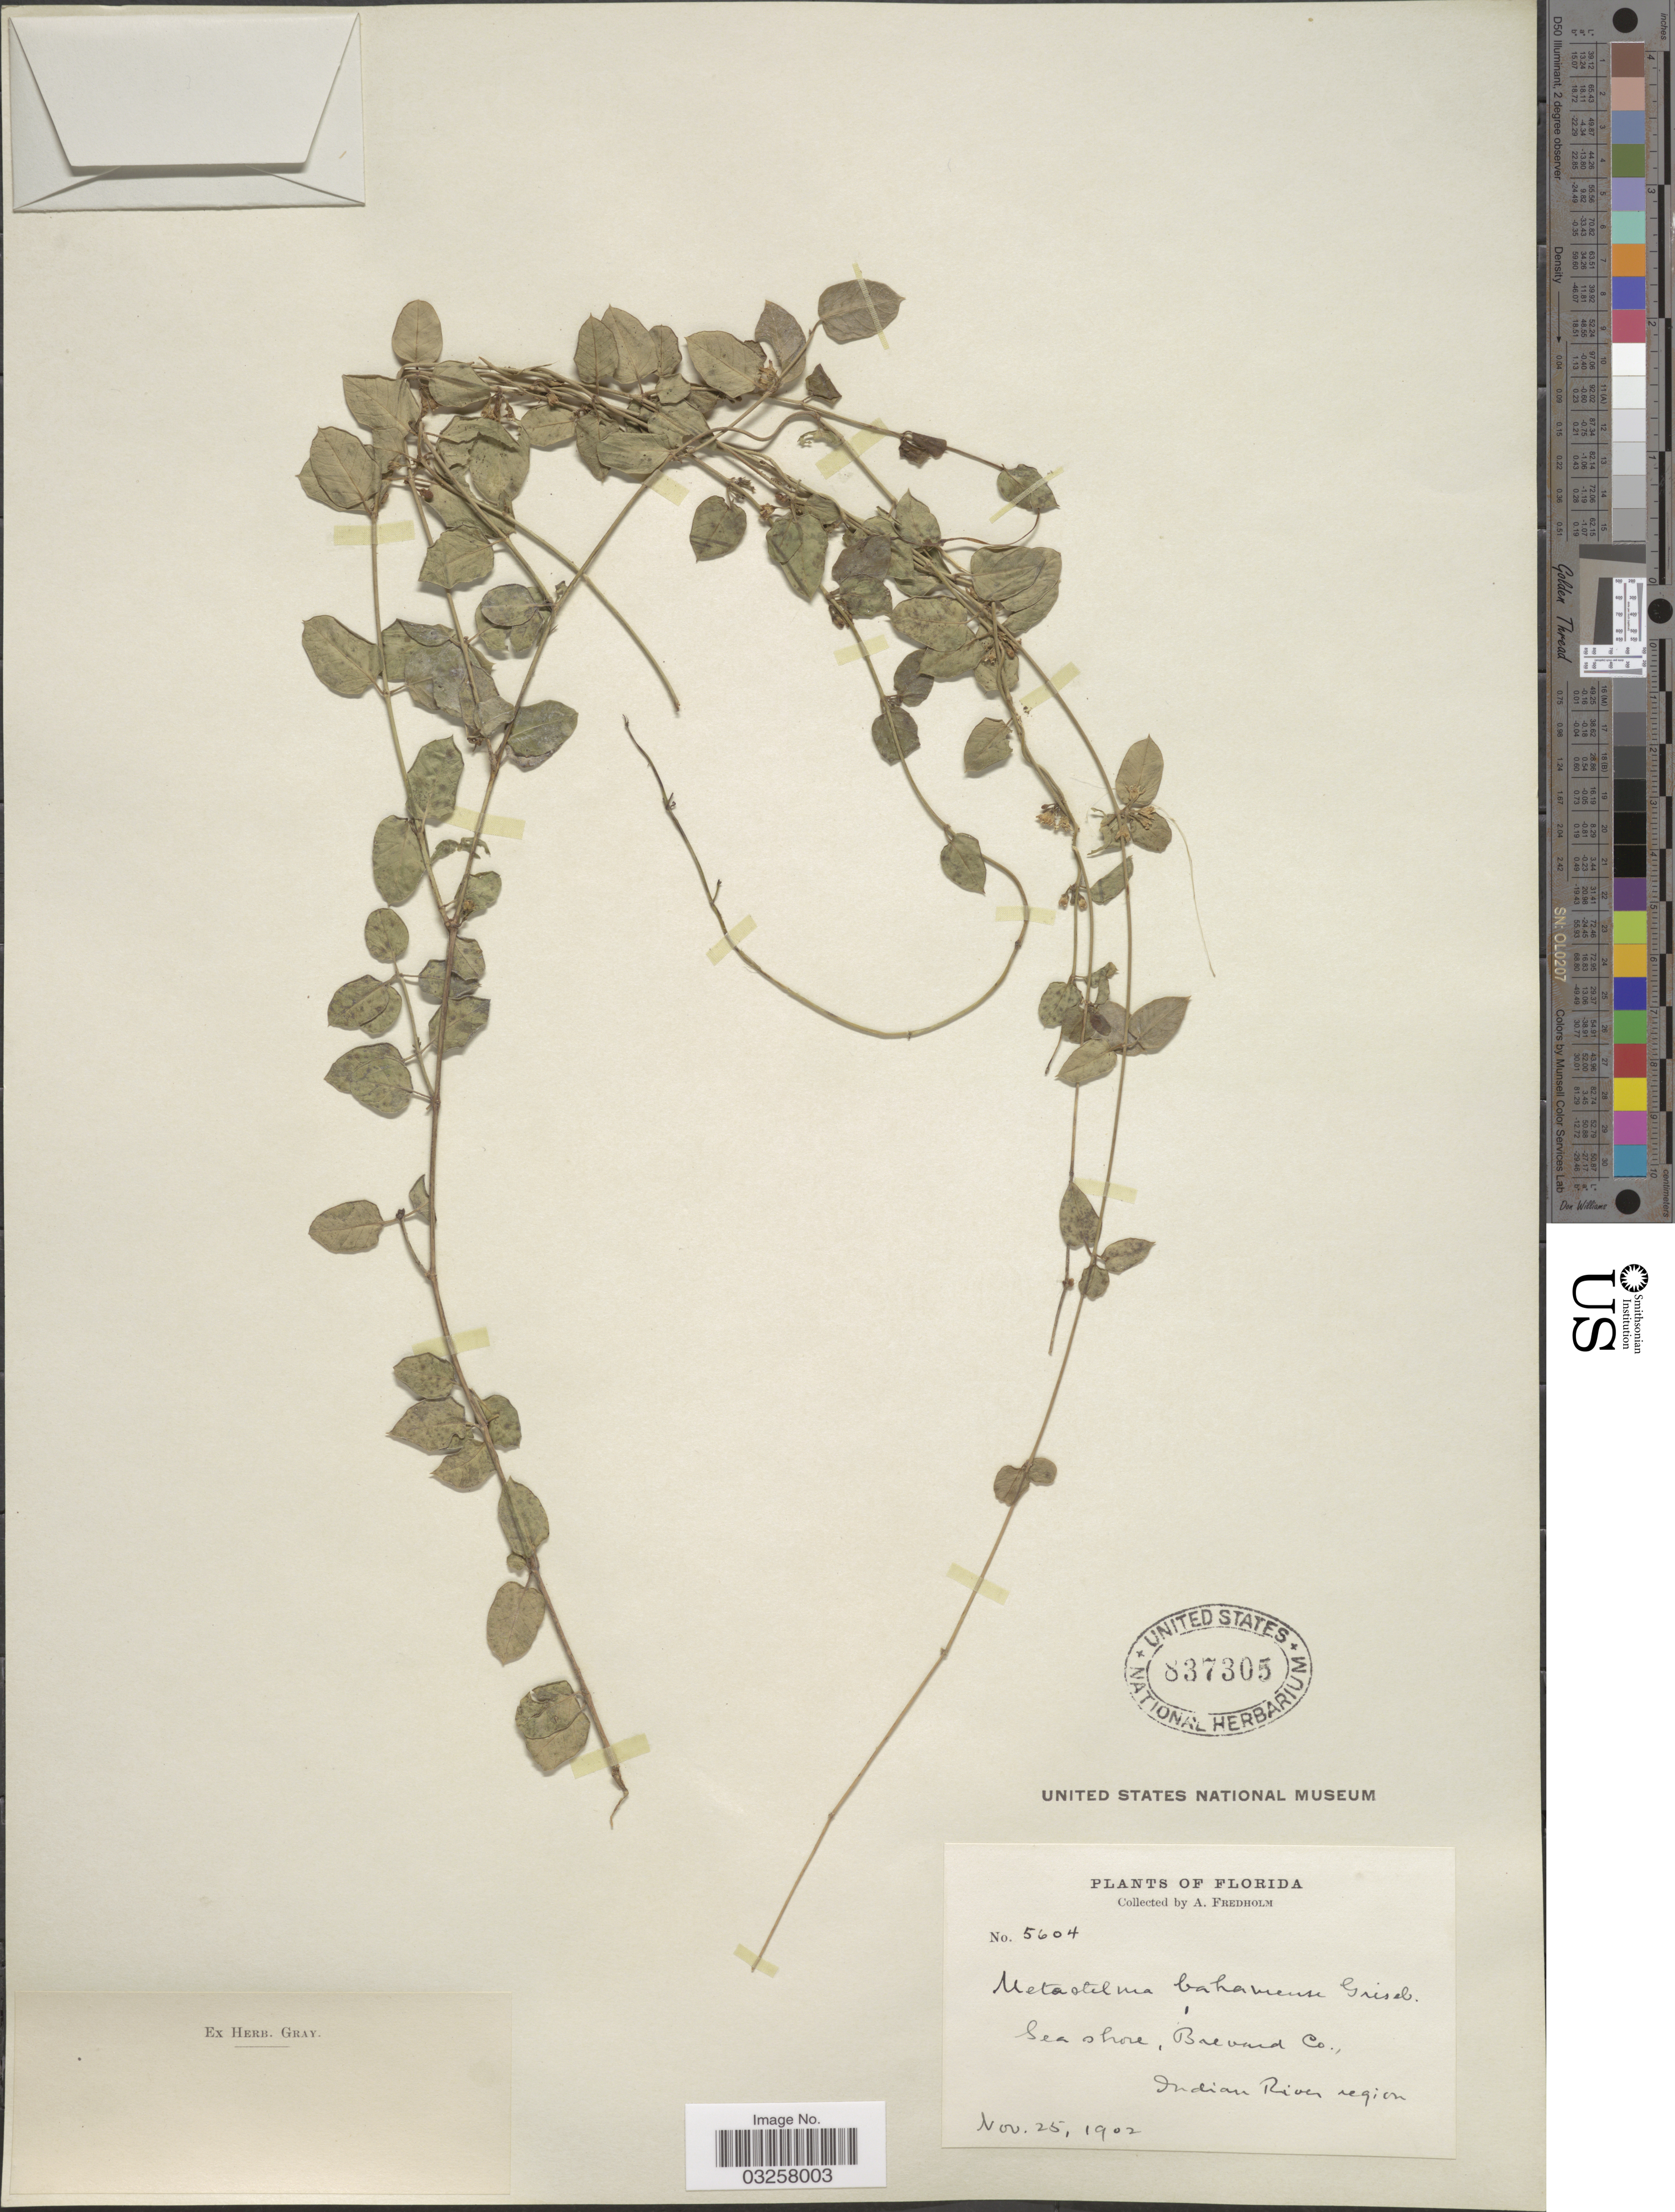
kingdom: Plantae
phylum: Tracheophyta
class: Magnoliopsida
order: Gentianales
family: Apocynaceae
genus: Metastelma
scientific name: Metastelma bahamense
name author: Griseb.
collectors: A. Fredholm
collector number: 5604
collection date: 1902-11-25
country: United States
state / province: Florida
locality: Sea shore, Brevard Co., Indian River region.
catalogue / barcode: US 837305